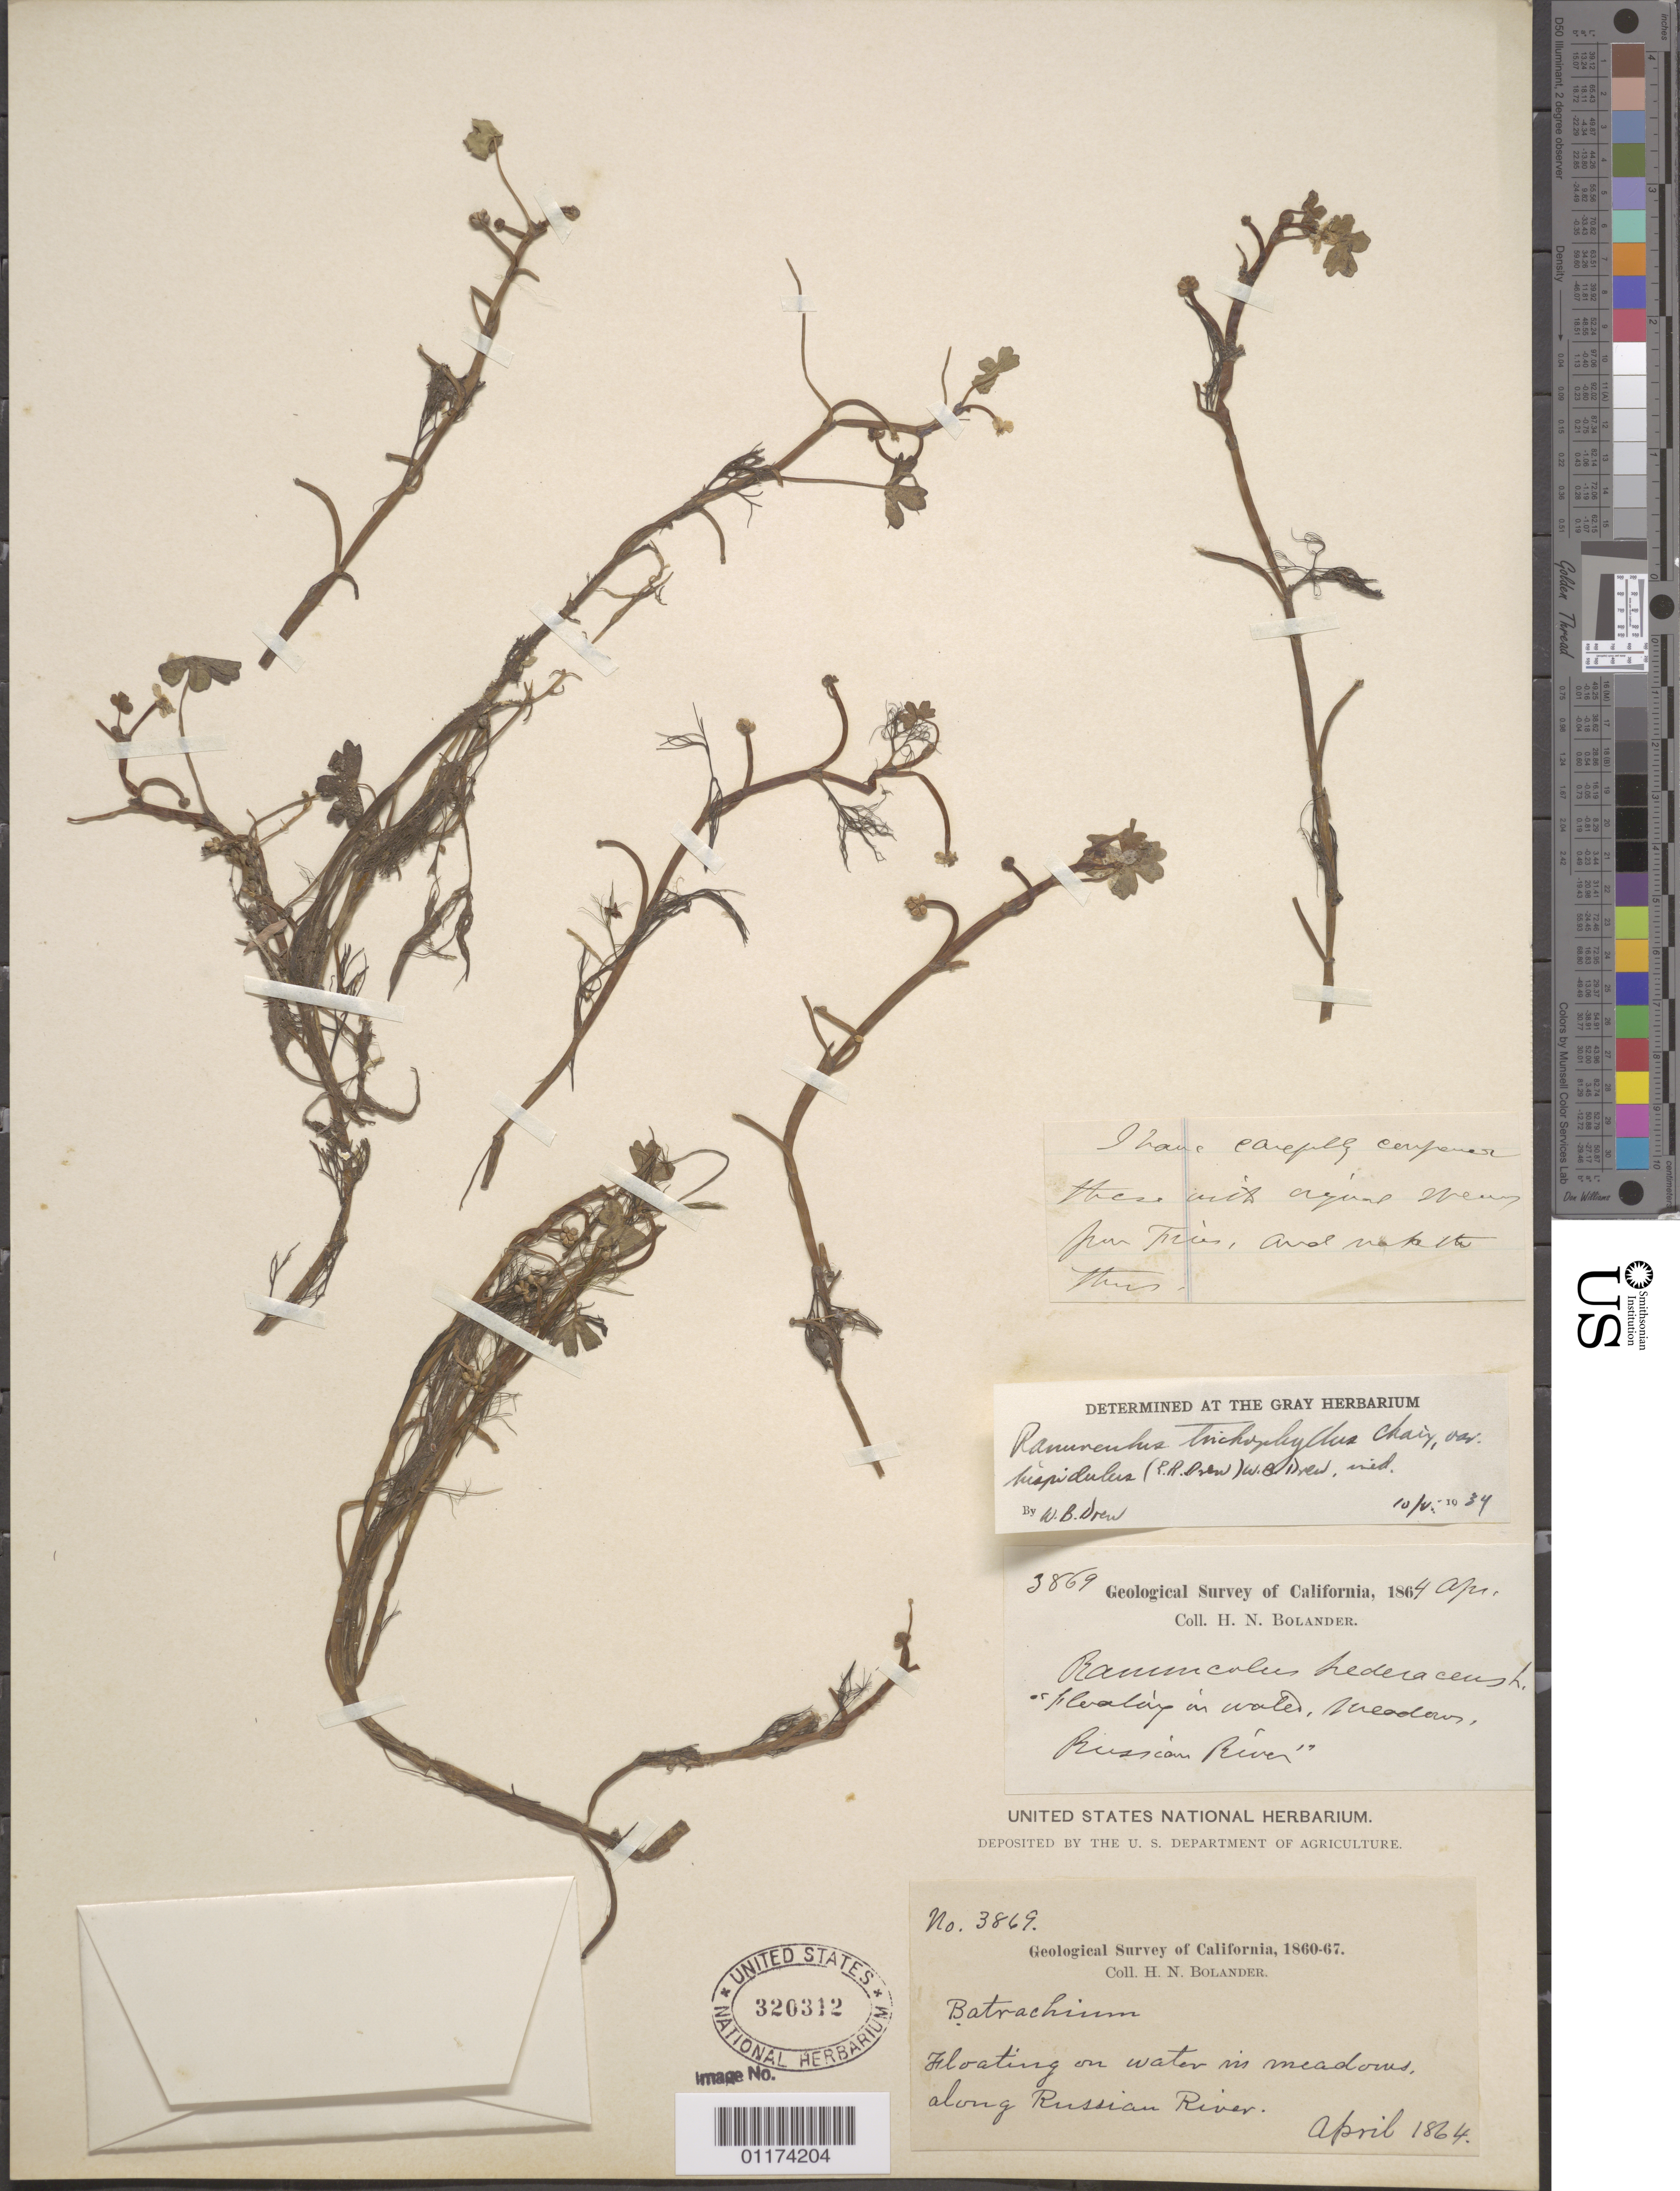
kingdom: Plantae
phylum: Tracheophyta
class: Magnoliopsida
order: Ranunculales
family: Ranunculaceae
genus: Ranunculus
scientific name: Ranunculus mongolicus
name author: (Krylov) Serg.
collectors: H. Bolander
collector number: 3869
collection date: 1864-04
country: United States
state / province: California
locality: Russian River.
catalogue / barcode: US 320312